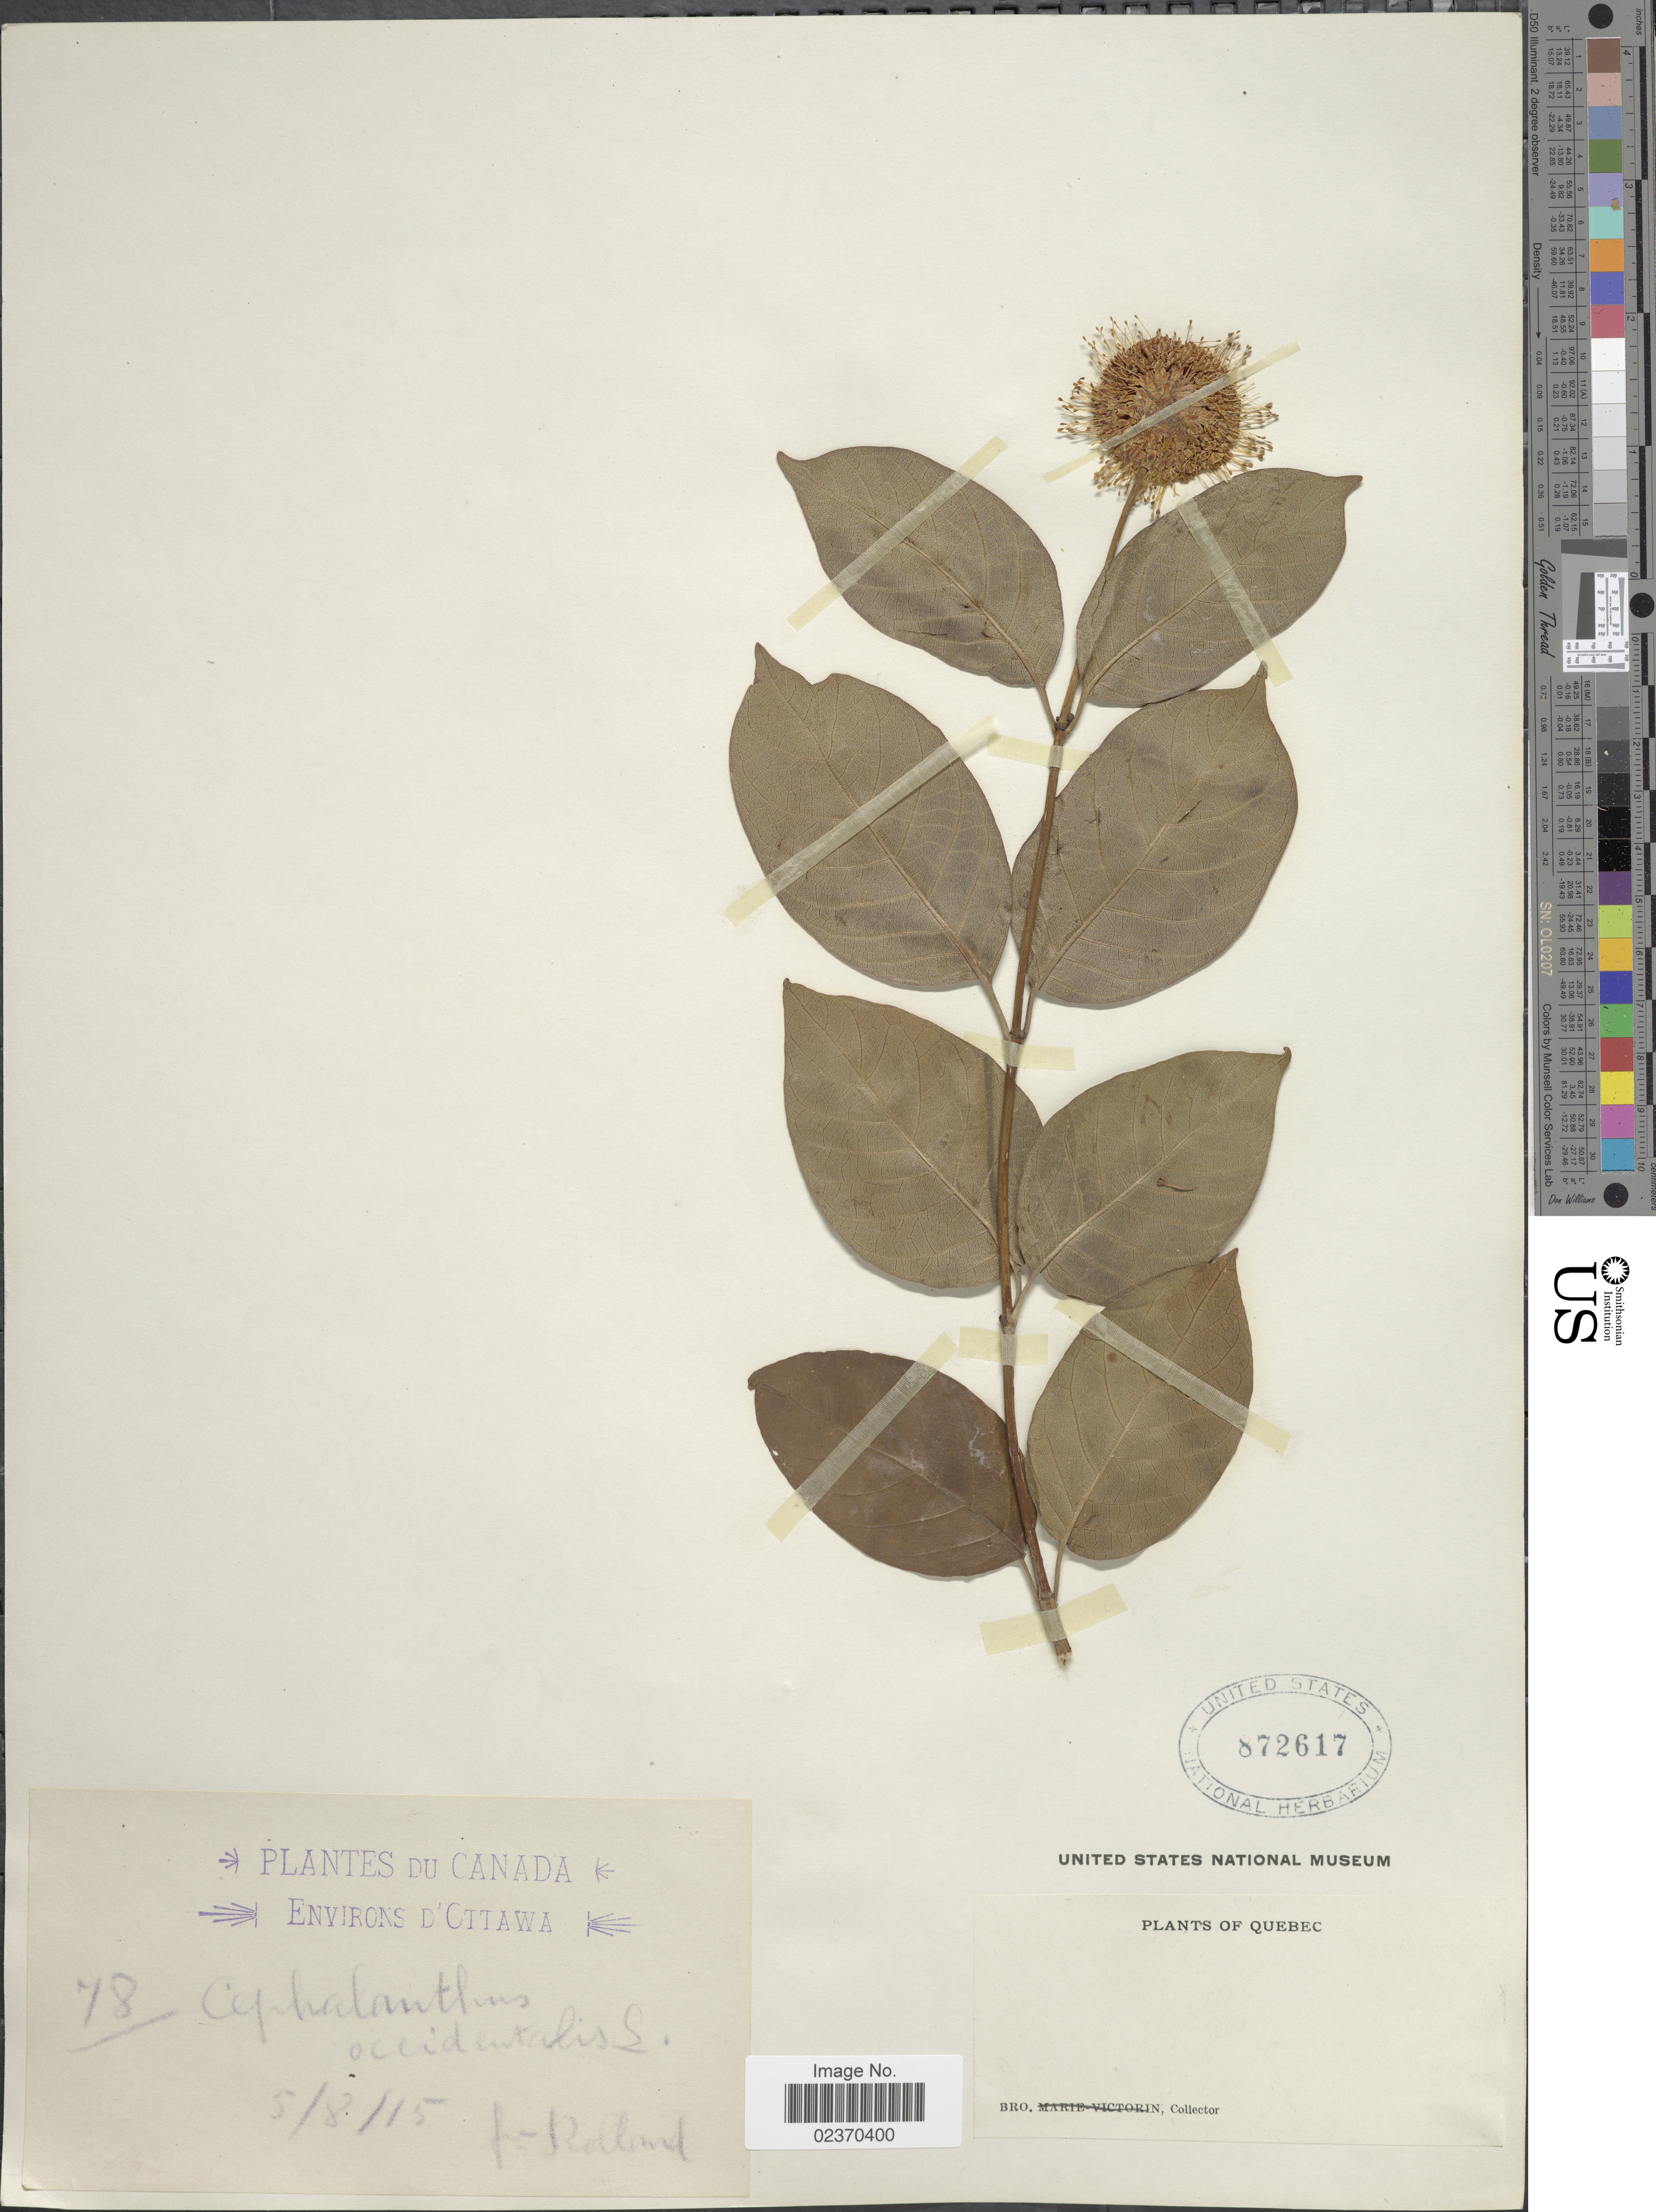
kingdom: Plantae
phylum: Tracheophyta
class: Magnoliopsida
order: Gentianales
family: Rubiaceae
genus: Cephalanthus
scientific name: Cephalanthus occidentalis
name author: L.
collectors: B. Rolland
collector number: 78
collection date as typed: Transcribed d/m/y: 8/5/15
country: Canada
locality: Environs d'Ottawa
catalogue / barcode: US 872617